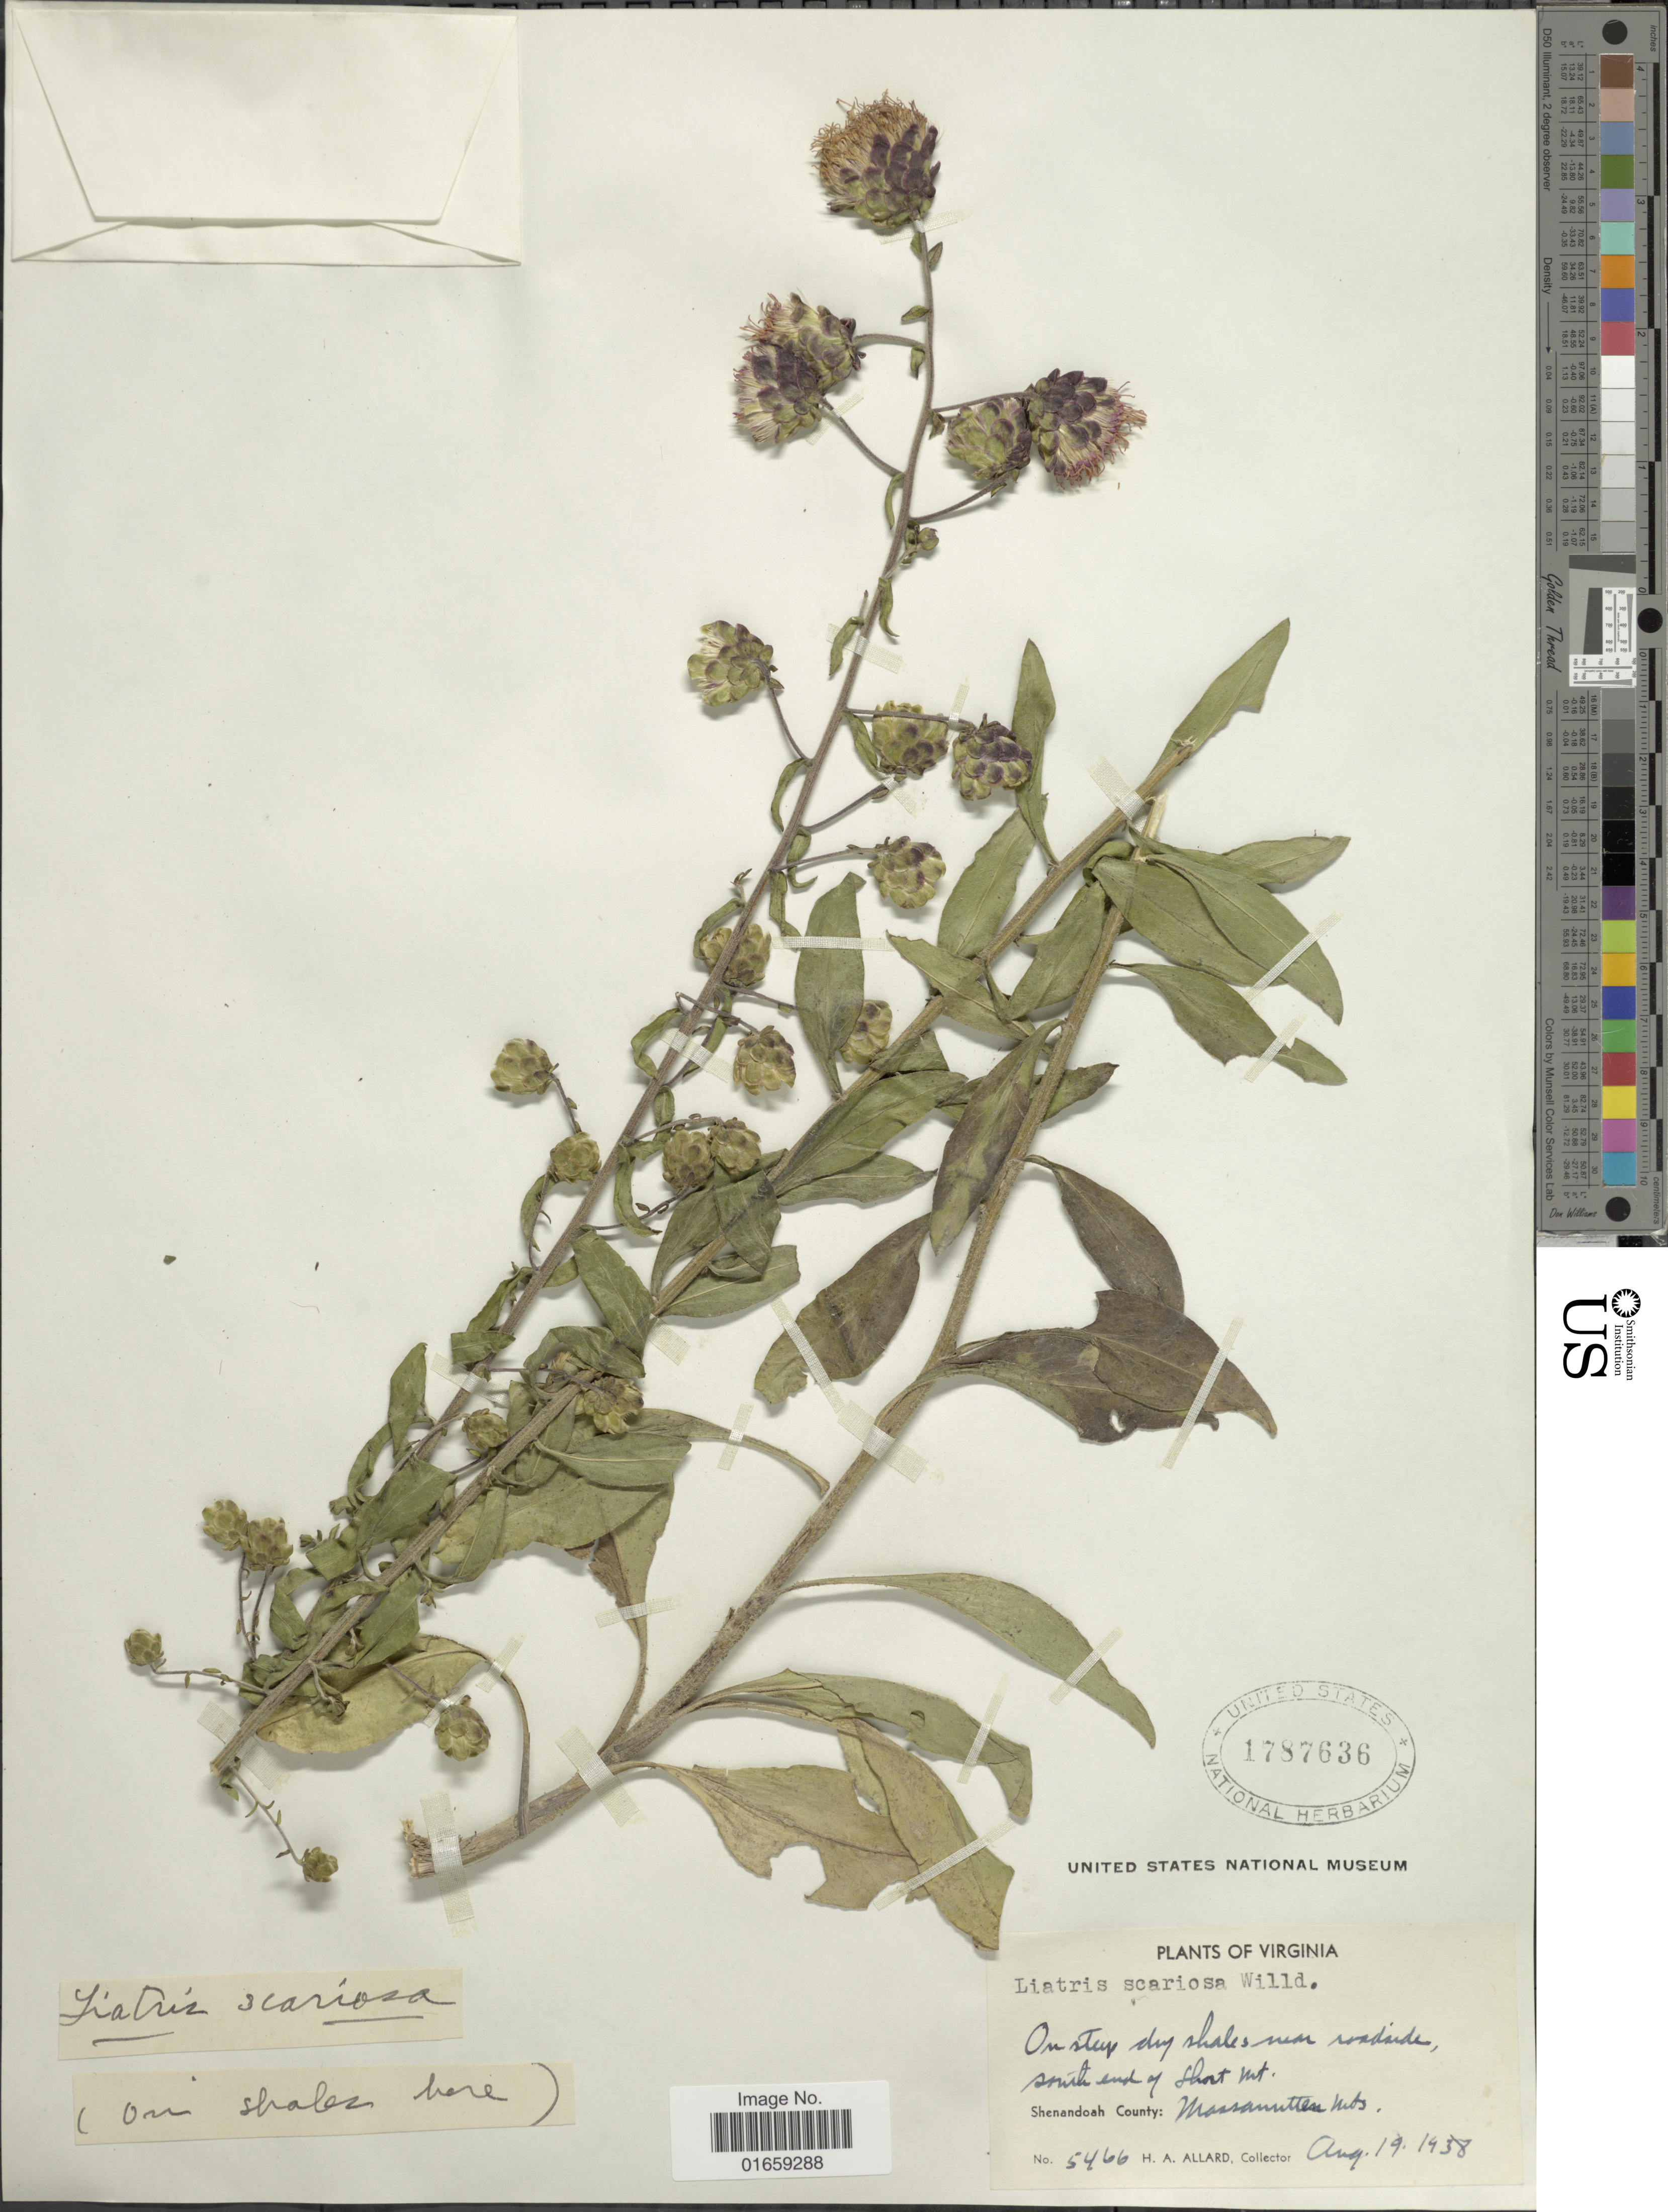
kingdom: Plantae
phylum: Tracheophyta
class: Magnoliopsida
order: Asterales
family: Asteraceae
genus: Liatris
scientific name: Liatris scariosa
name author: (L.) Willd.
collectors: H. A. Allard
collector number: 5466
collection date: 1938-08-19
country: United States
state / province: Virginia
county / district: Shenandoah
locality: Shenandoah County: Massamutten mts.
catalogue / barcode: US 1787636